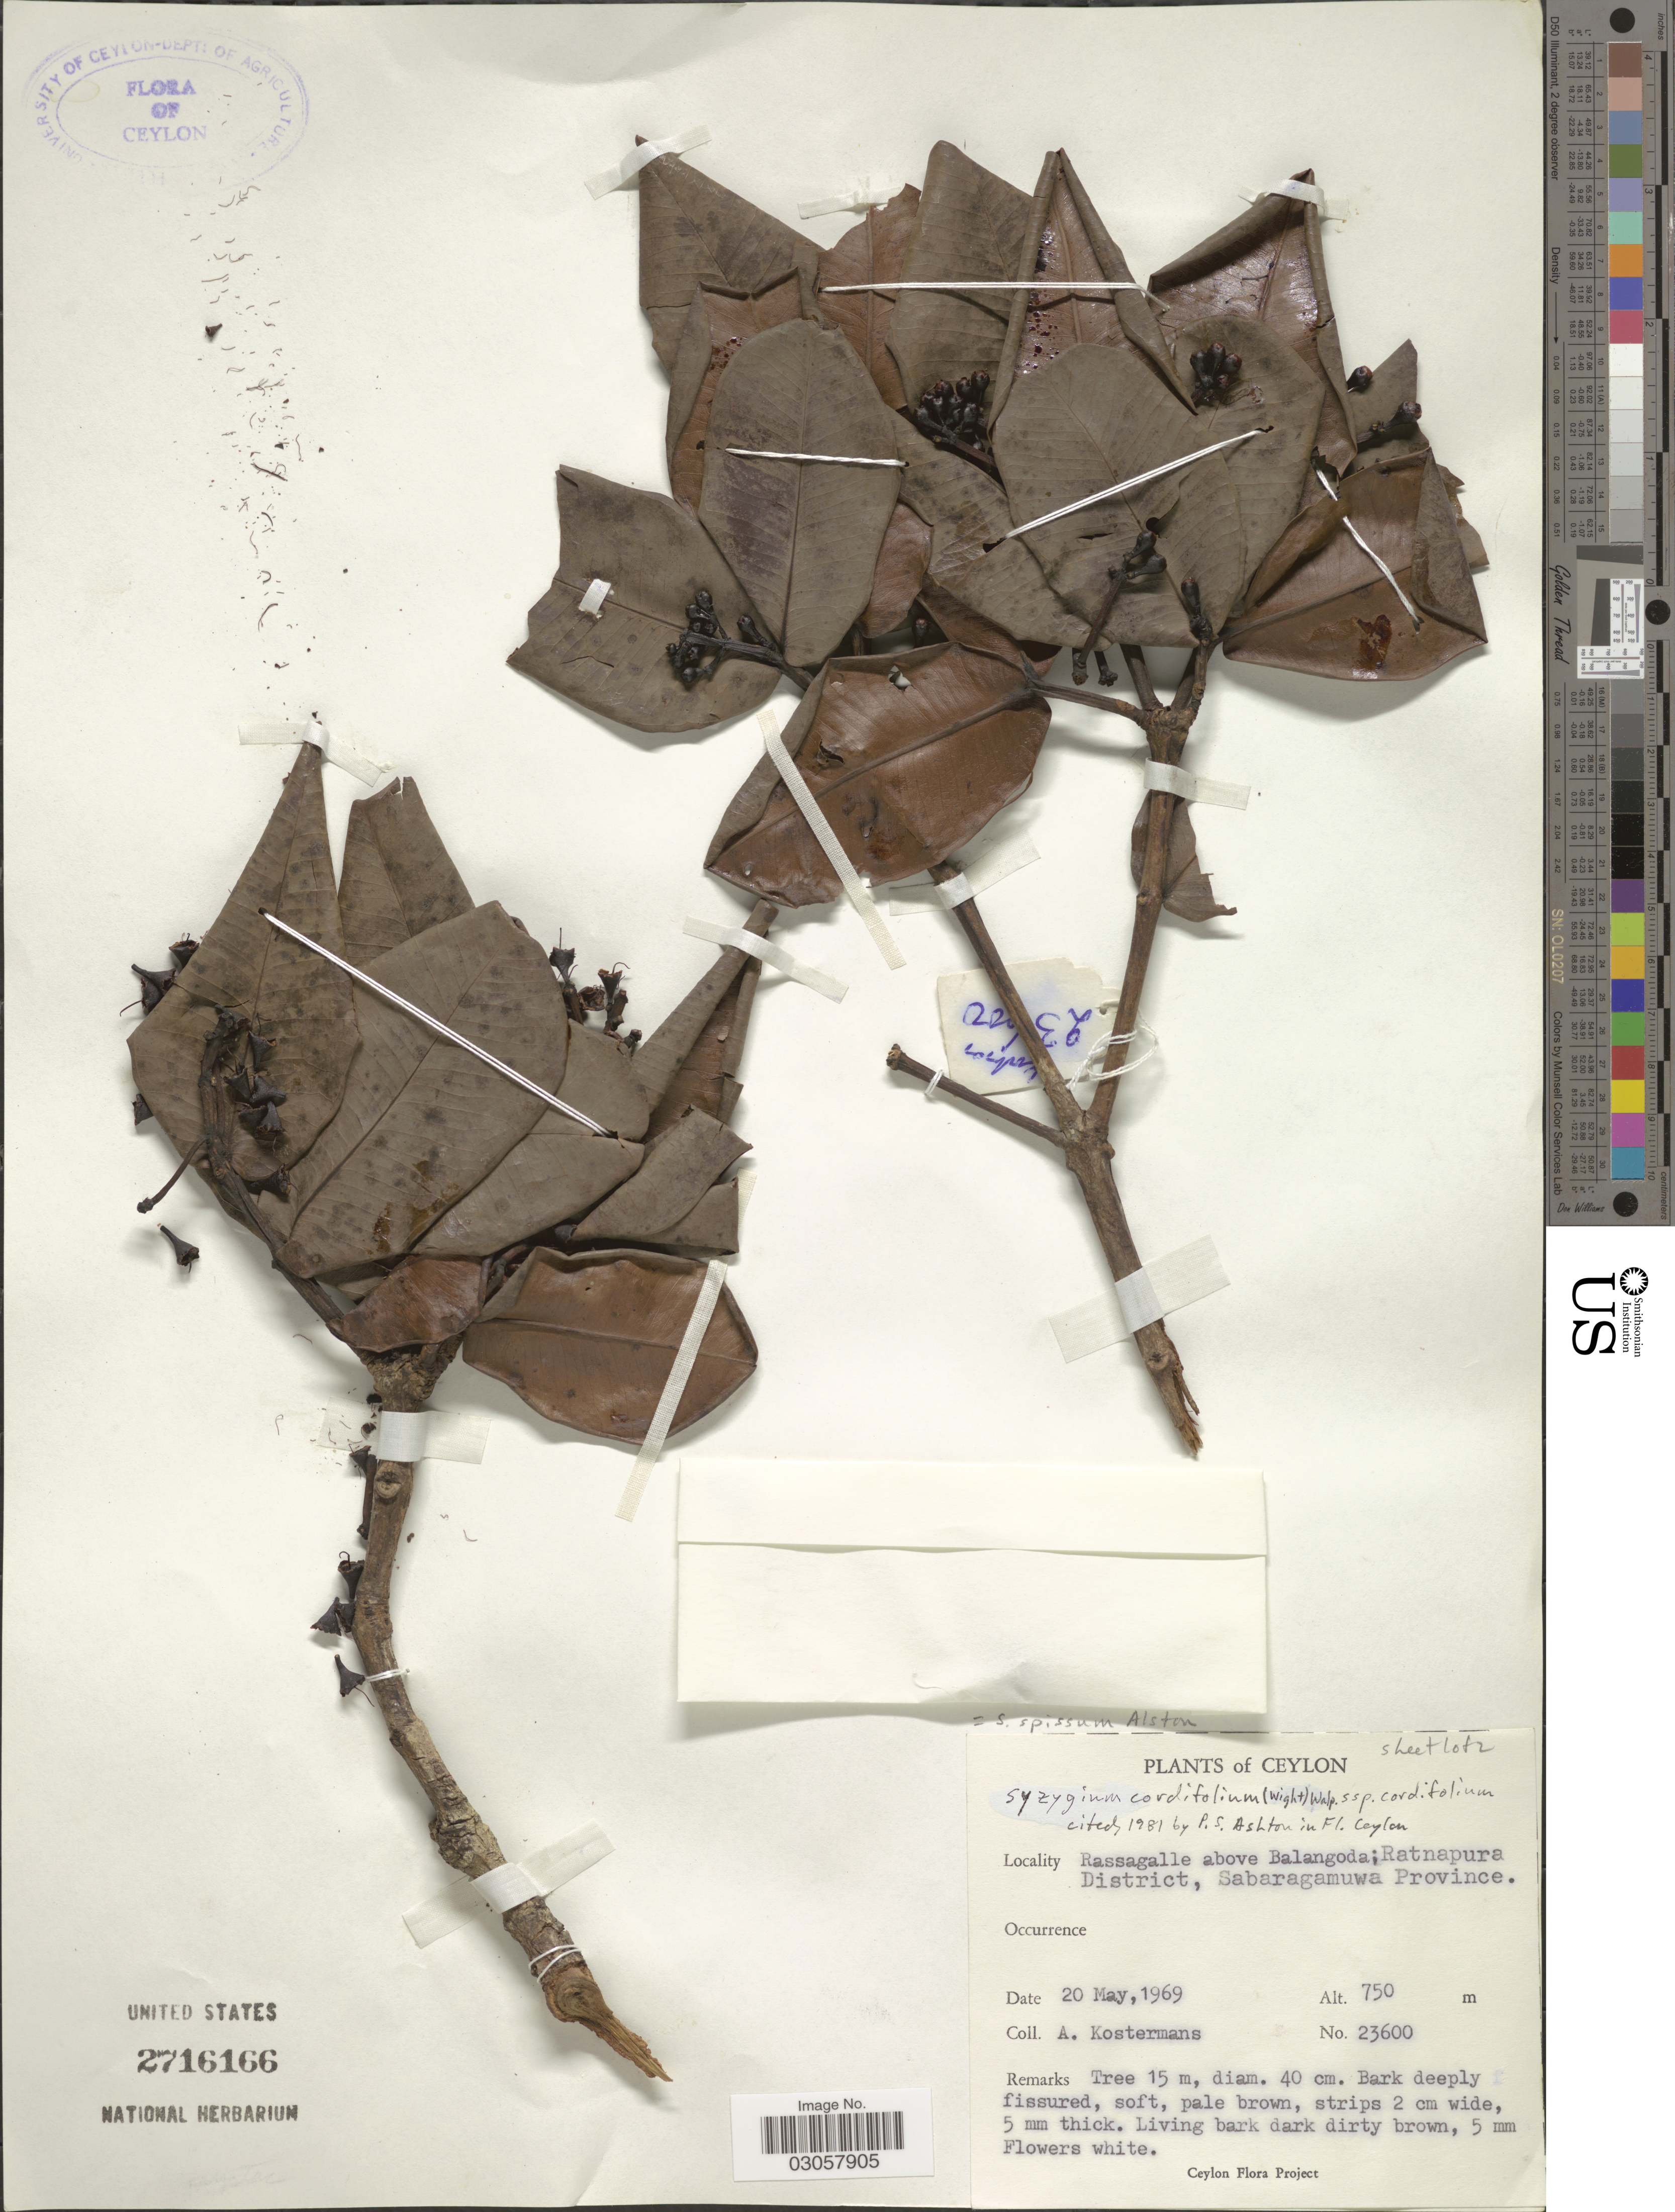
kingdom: Plantae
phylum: Tracheophyta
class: Magnoliopsida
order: Myrtales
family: Myrtaceae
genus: Syzygium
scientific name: Syzygium spissum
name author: Alston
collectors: A. J. G. Kostermans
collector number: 23600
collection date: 1969-05-20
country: Sri Lanka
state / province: Sabaragamuwa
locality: Ceylon. Rassagalle above Balangoda; Ratnapura District.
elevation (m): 750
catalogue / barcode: US 2716166